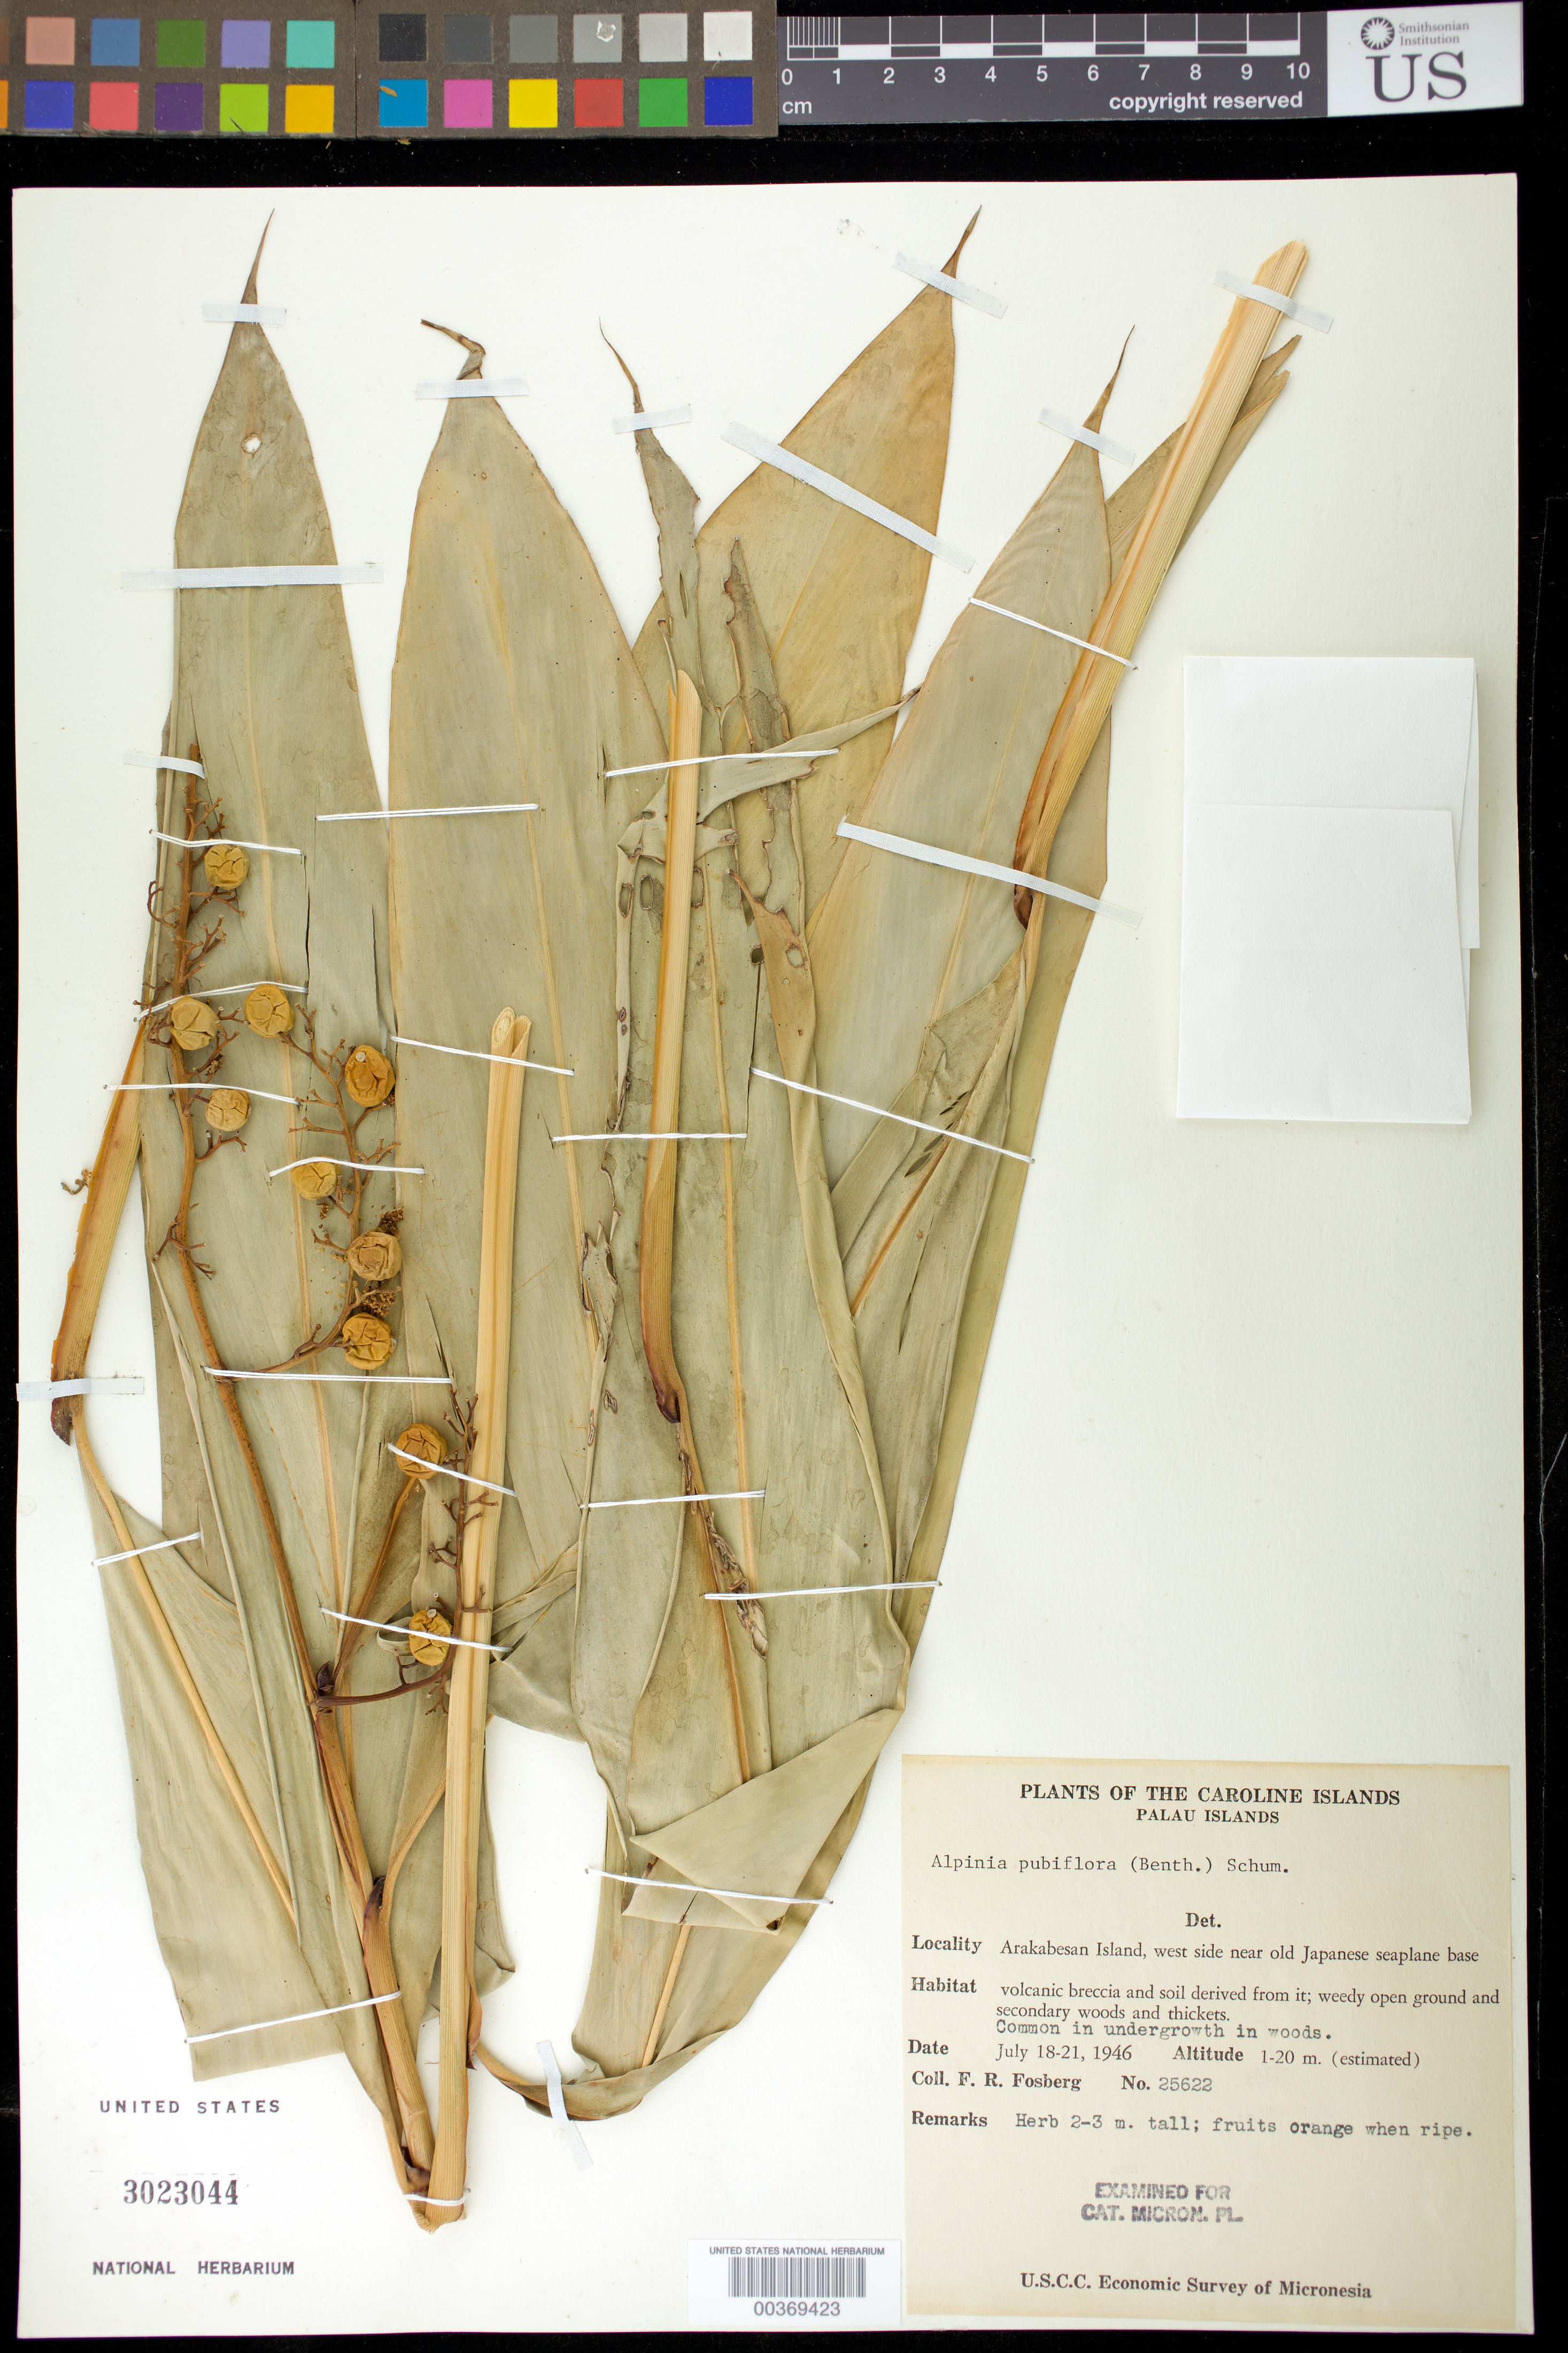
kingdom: Plantae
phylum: Tracheophyta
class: Liliopsida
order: Zingiberales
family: Zingiberaceae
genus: Alpinia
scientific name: Alpinia pubiflora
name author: (Benth.) K. Schum.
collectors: F. R. Fosberg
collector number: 25622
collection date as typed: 18 Jul 1946 to 21 Jul 1946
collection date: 1946-07-18/1946-07-21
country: Palau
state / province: Koror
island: Ngerekebesang [Arakabesan]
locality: Plants of caroline islands, palau, arakabesan island, w side near old japanese seaplane base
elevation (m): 1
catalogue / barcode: US 3023044